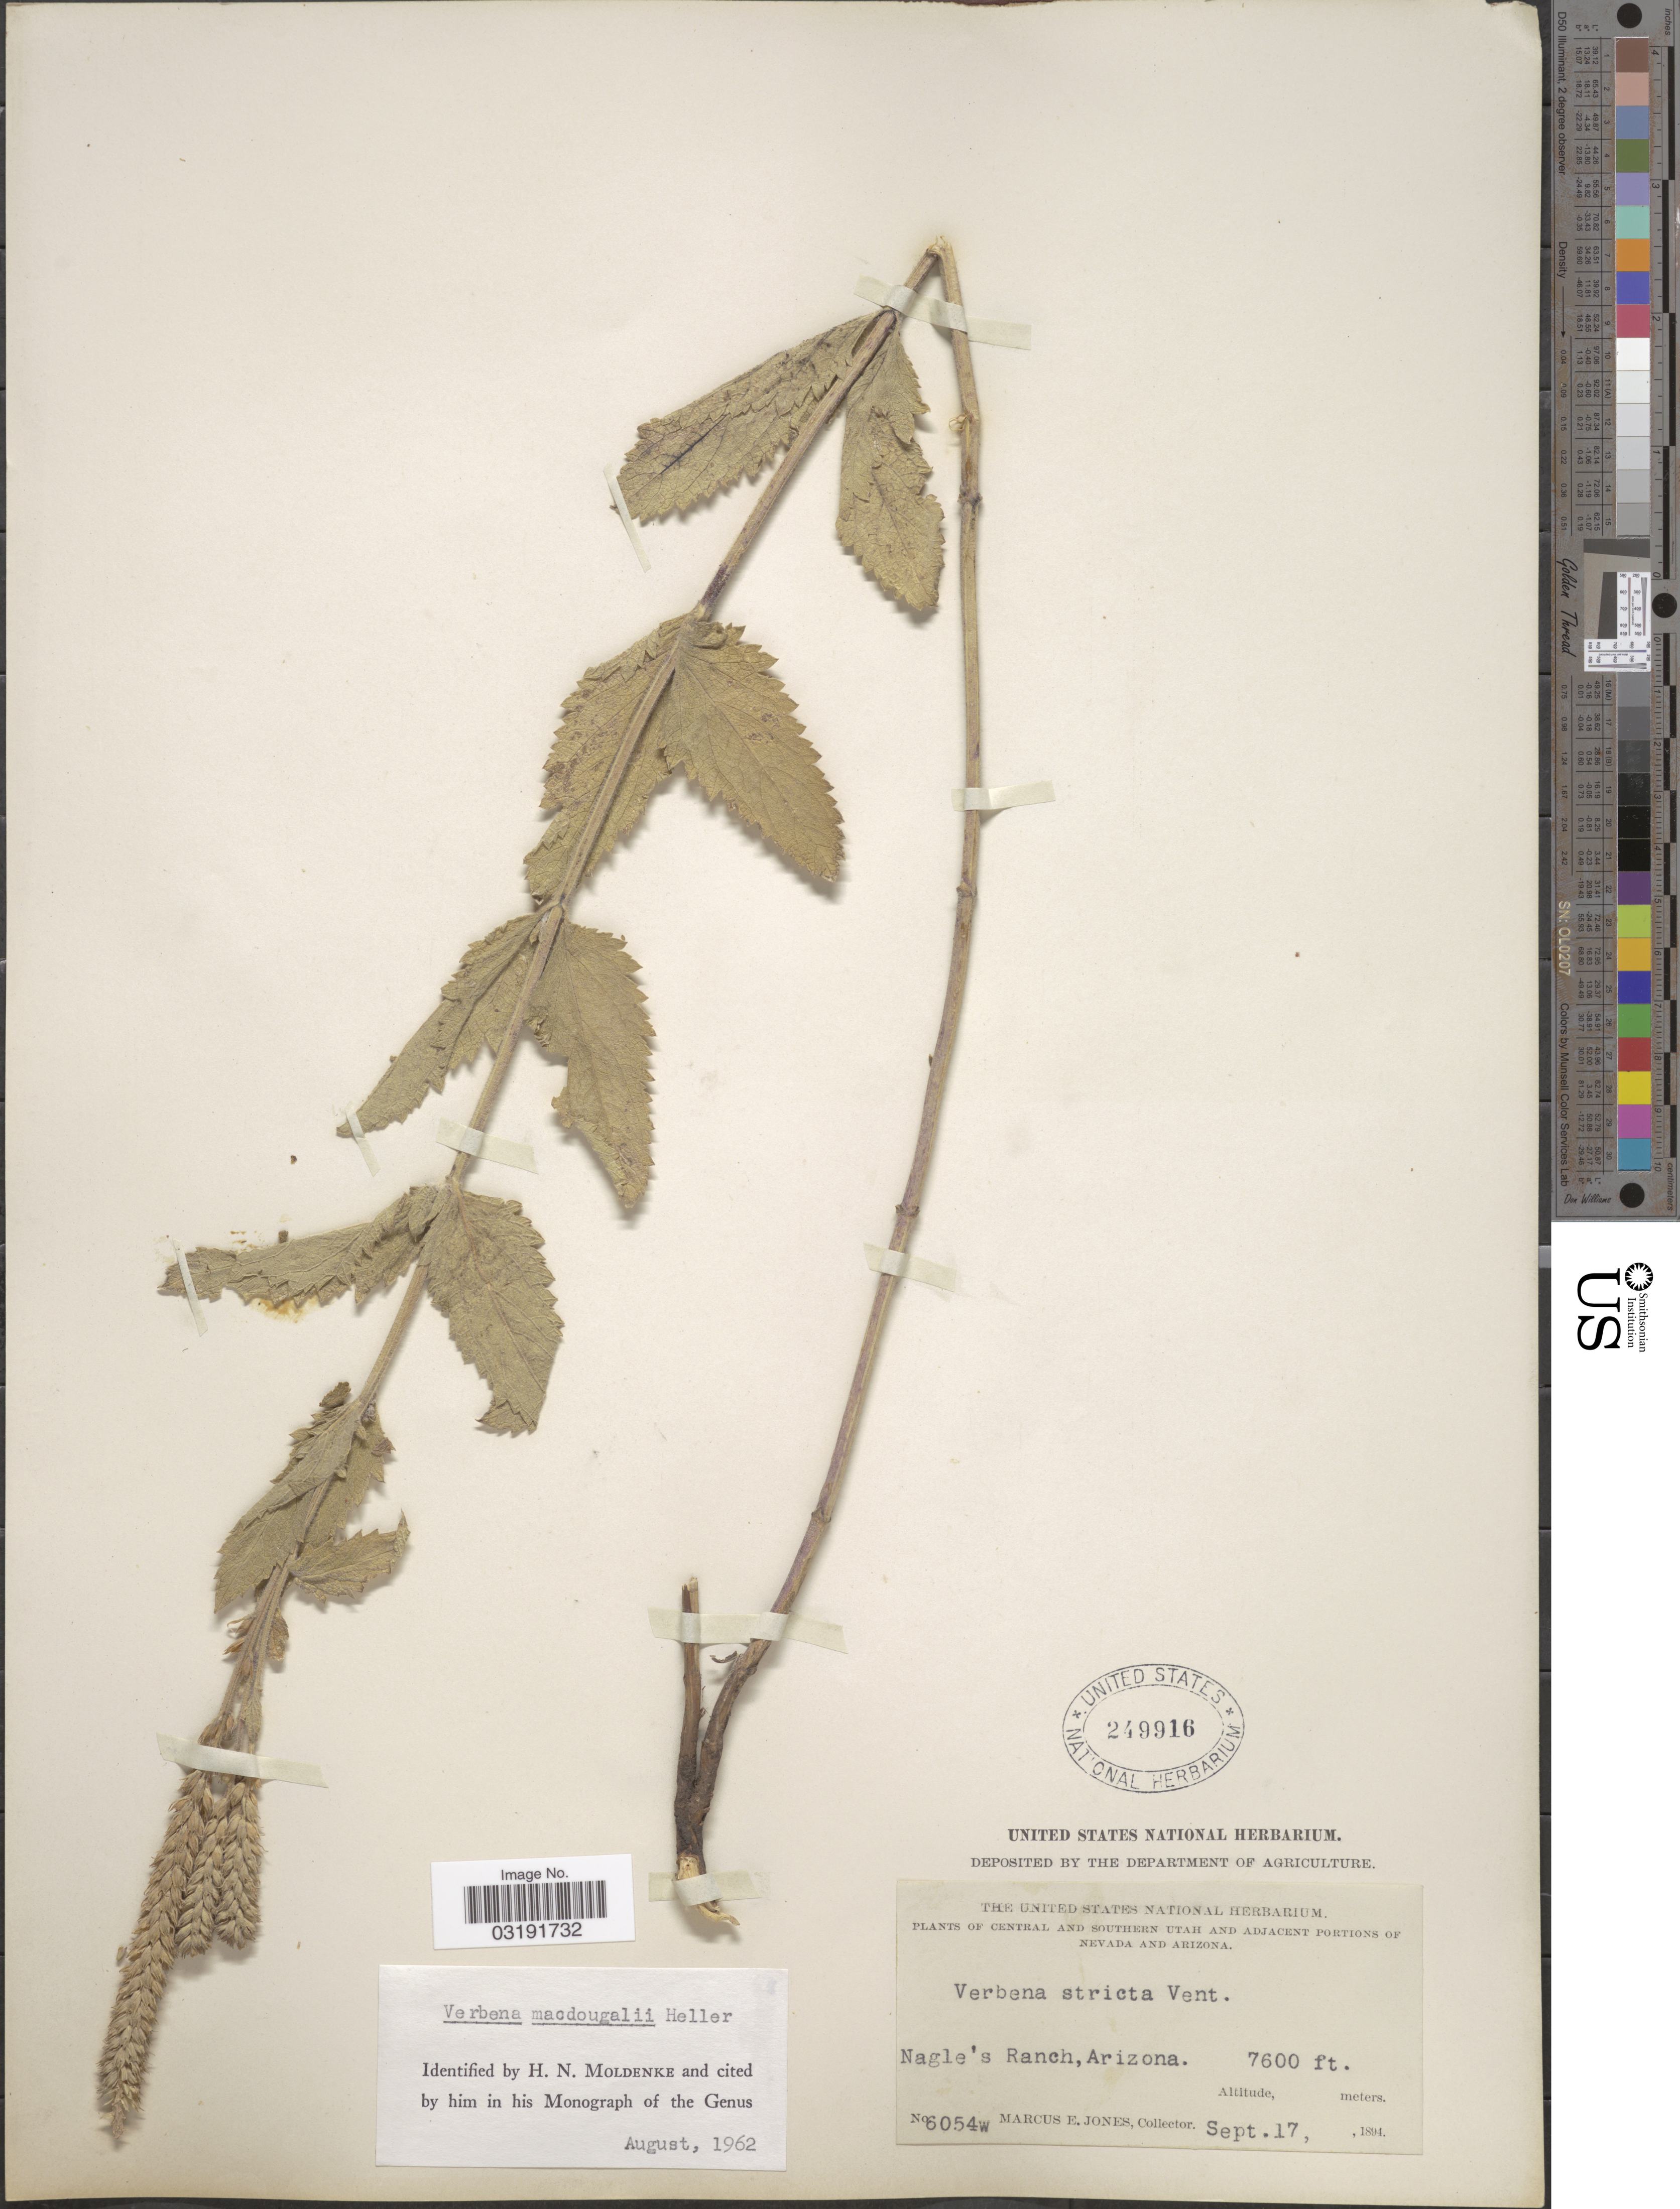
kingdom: Plantae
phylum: Tracheophyta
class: Magnoliopsida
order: Lamiales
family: Verbenaceae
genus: Verbena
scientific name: Verbena macdougalii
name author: A. Heller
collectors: M. E. Jones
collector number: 6054w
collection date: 1894-09-17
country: United States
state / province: Arizona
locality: Nagle's Ranch. Adjacent portions of Arziona.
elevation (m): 2316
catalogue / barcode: US 249916